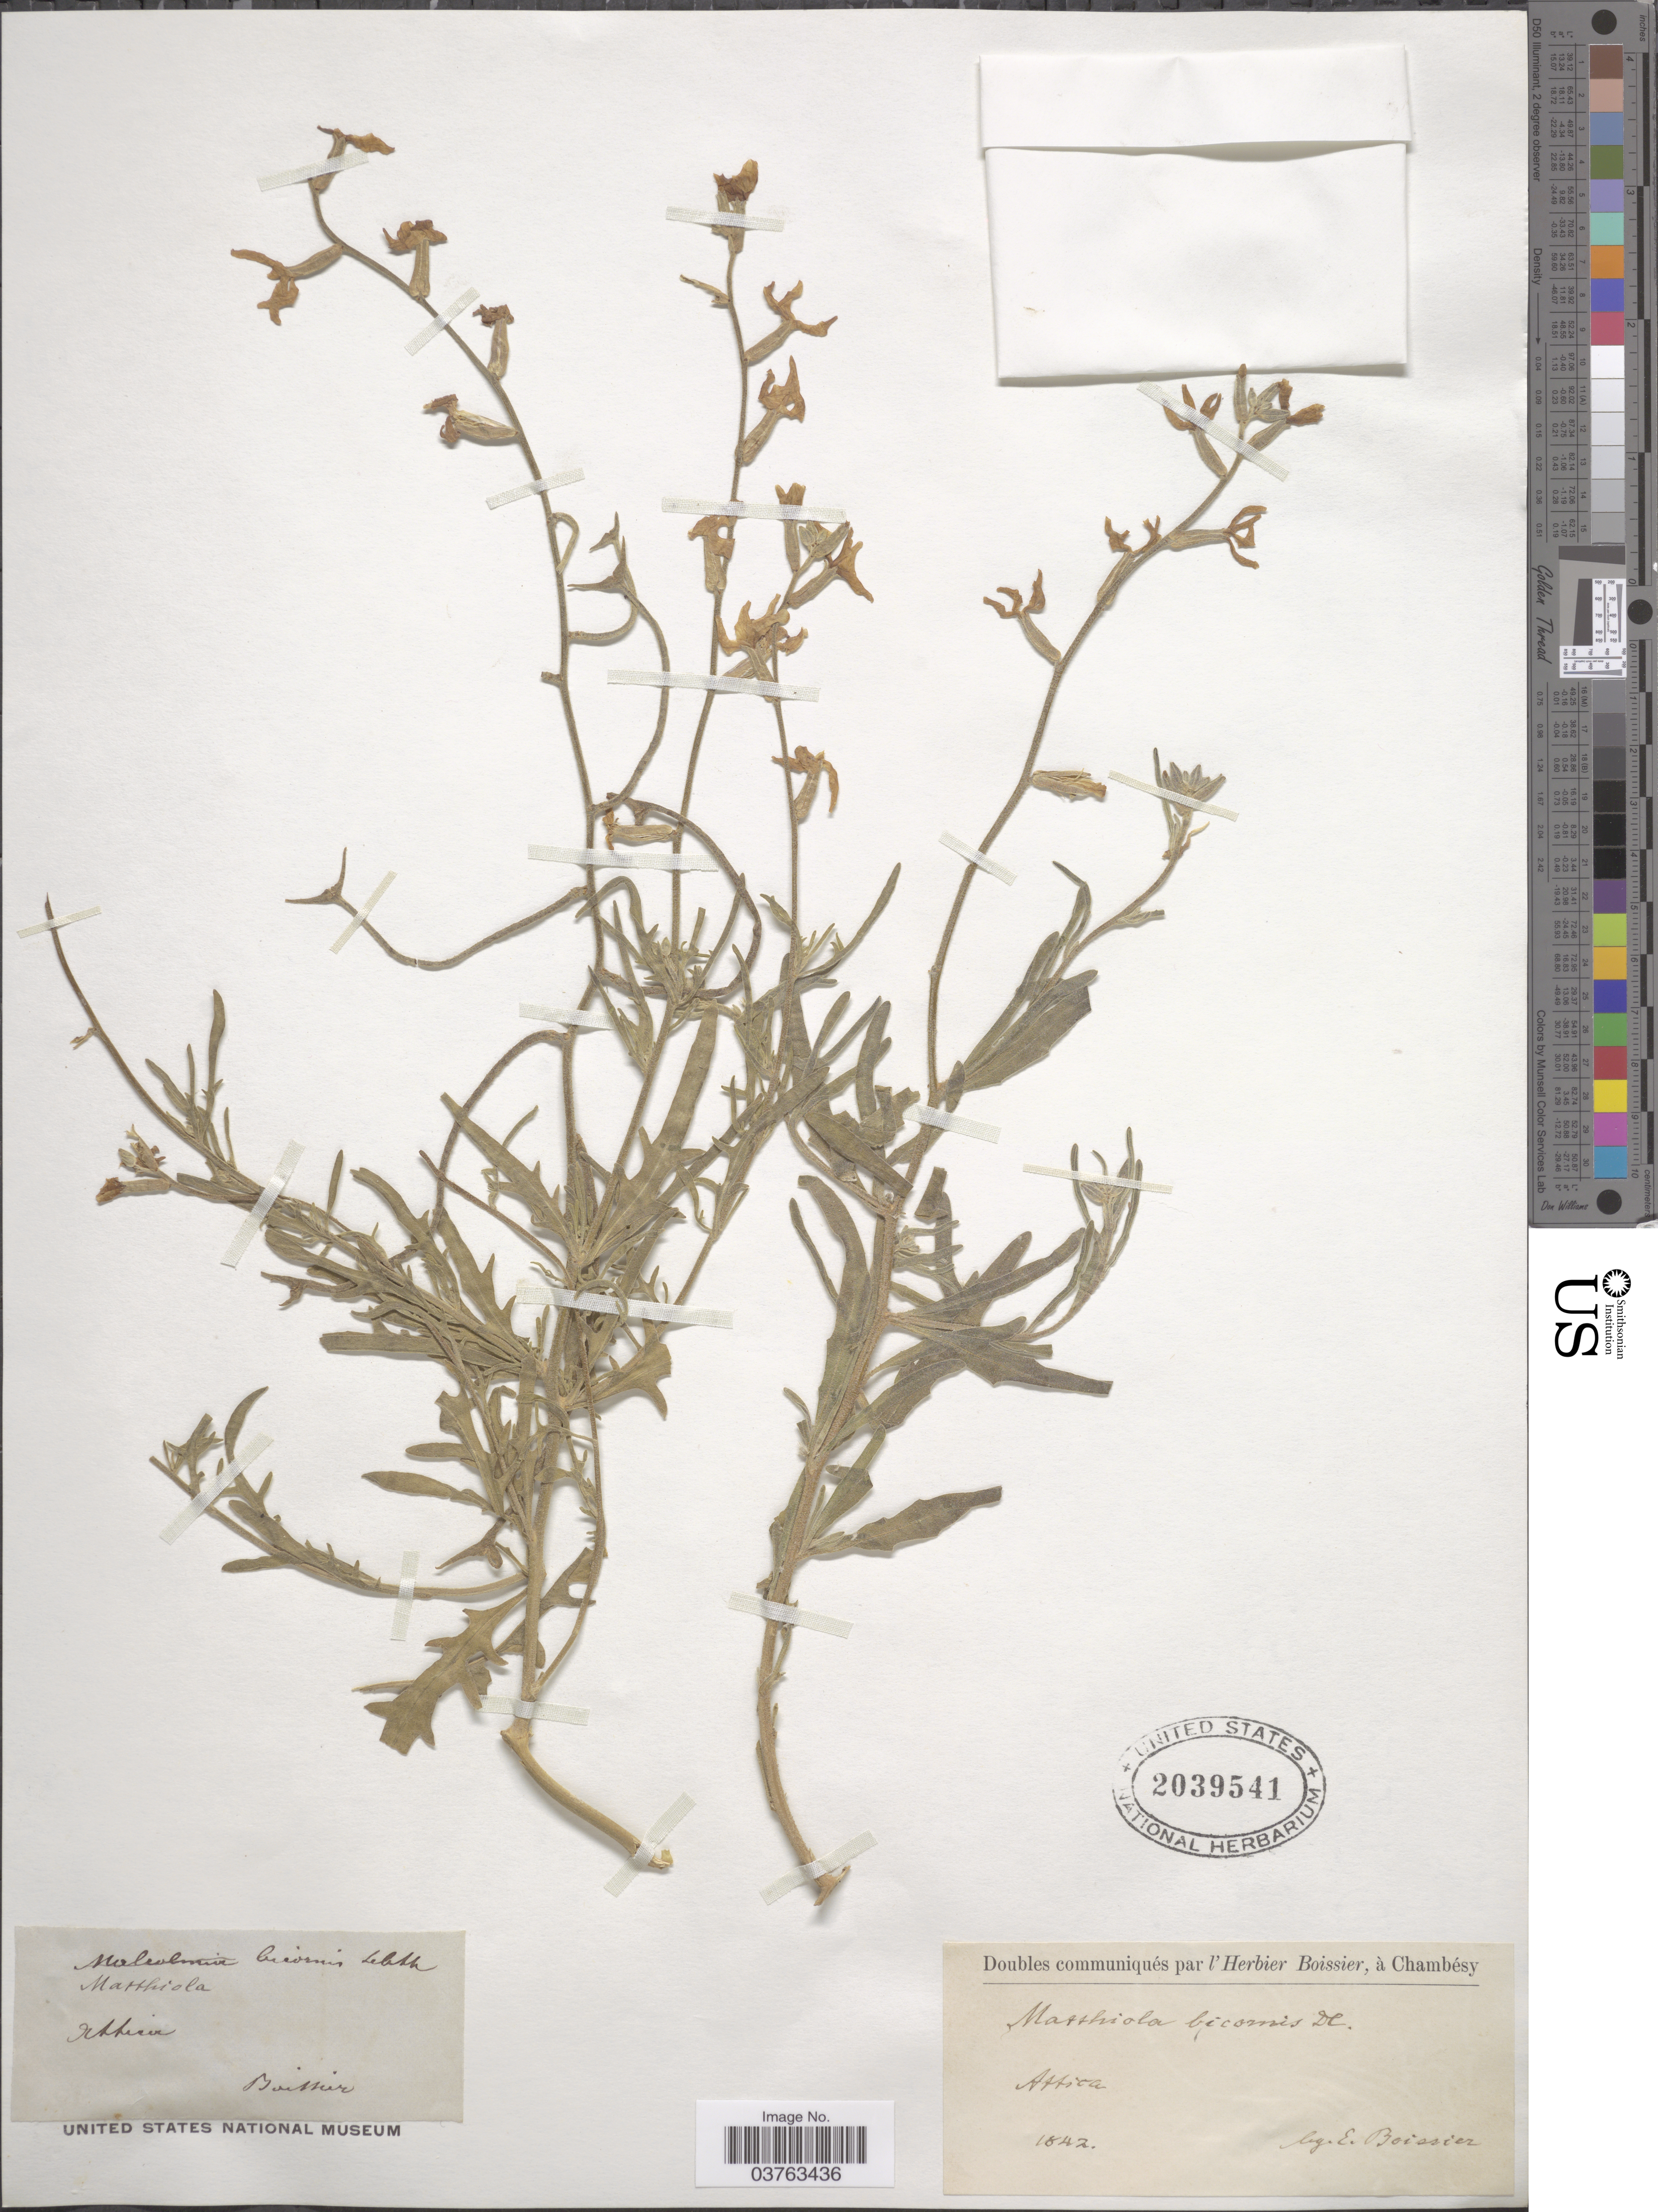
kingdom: Plantae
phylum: Tracheophyta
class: Magnoliopsida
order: Brassicales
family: Brassicaceae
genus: Matthiola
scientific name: Matthiola bicornis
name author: (Sm.) DC.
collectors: P. Boissier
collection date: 1842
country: Greece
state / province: Attica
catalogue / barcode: US 2039541